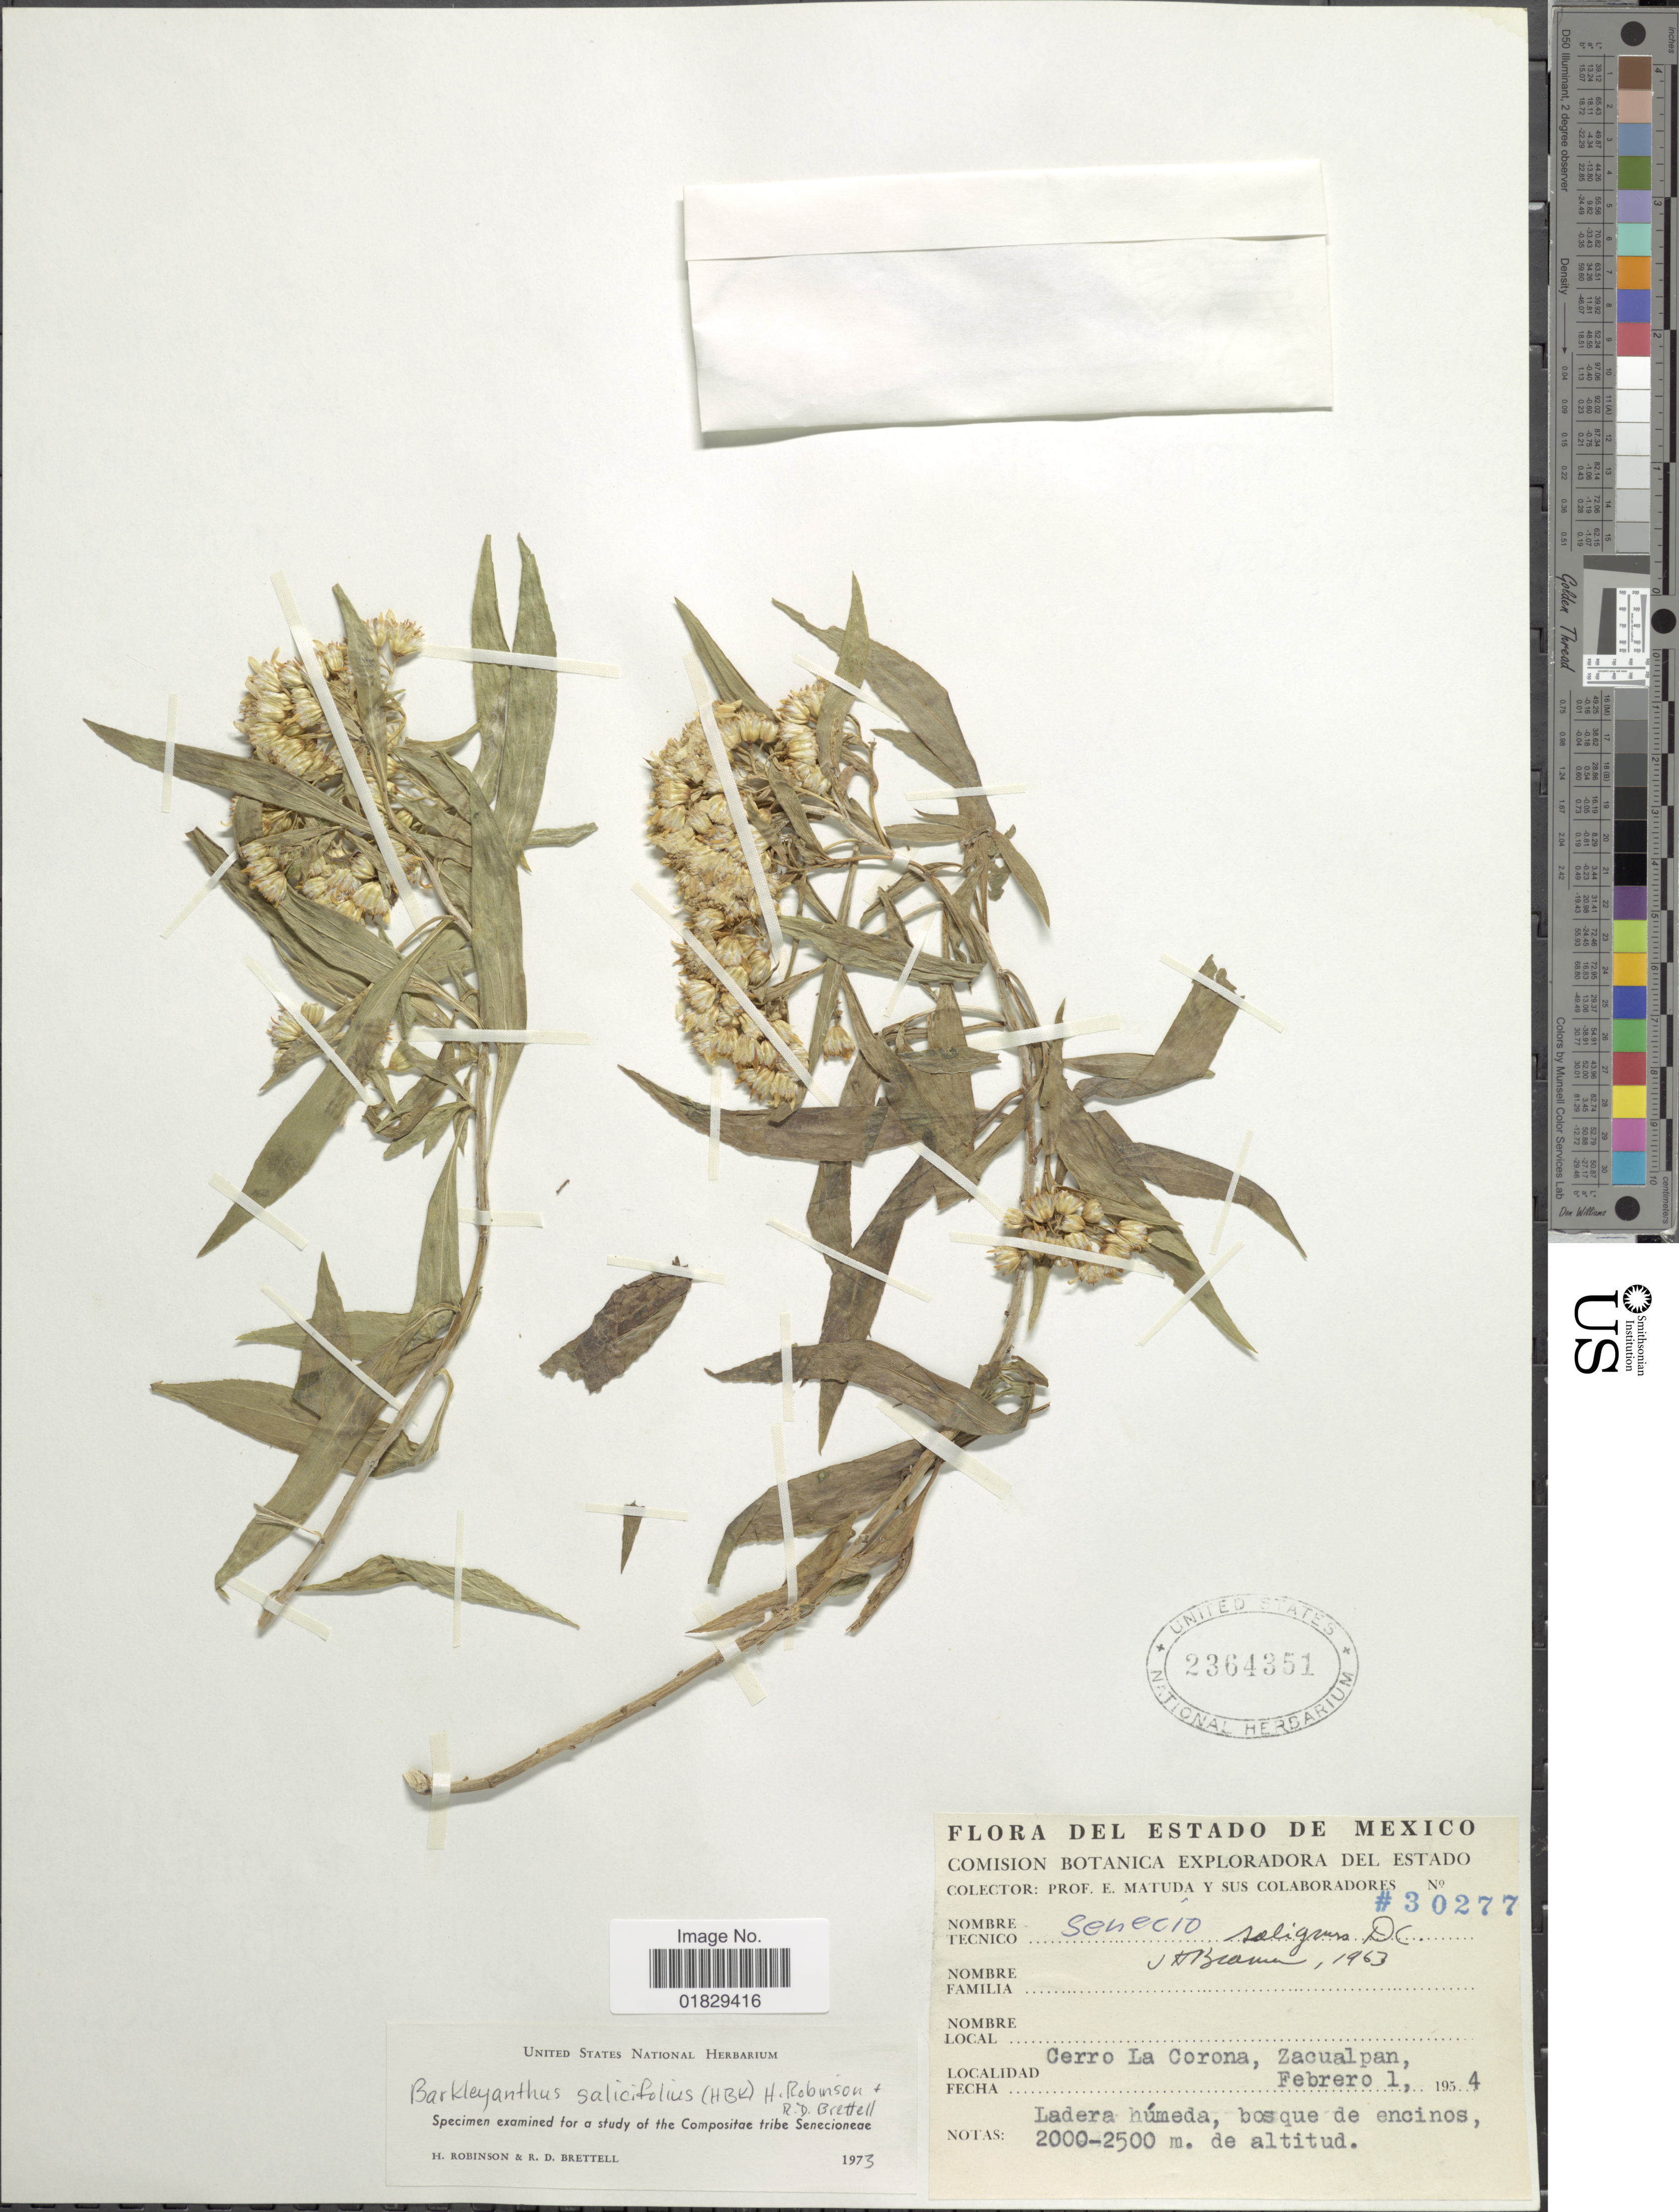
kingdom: Plantae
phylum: Tracheophyta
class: Magnoliopsida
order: Asterales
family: Asteraceae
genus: Barkleyanthus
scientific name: Barkleyanthus salicifolius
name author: (Kunth) H. Rob. & Brettell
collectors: E. Matuda & et al.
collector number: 30277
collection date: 1954-02-01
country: Mexico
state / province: México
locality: Estado de Mexico. Cerro La Corona, Zacualpan.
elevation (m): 2000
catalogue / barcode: US 2364351